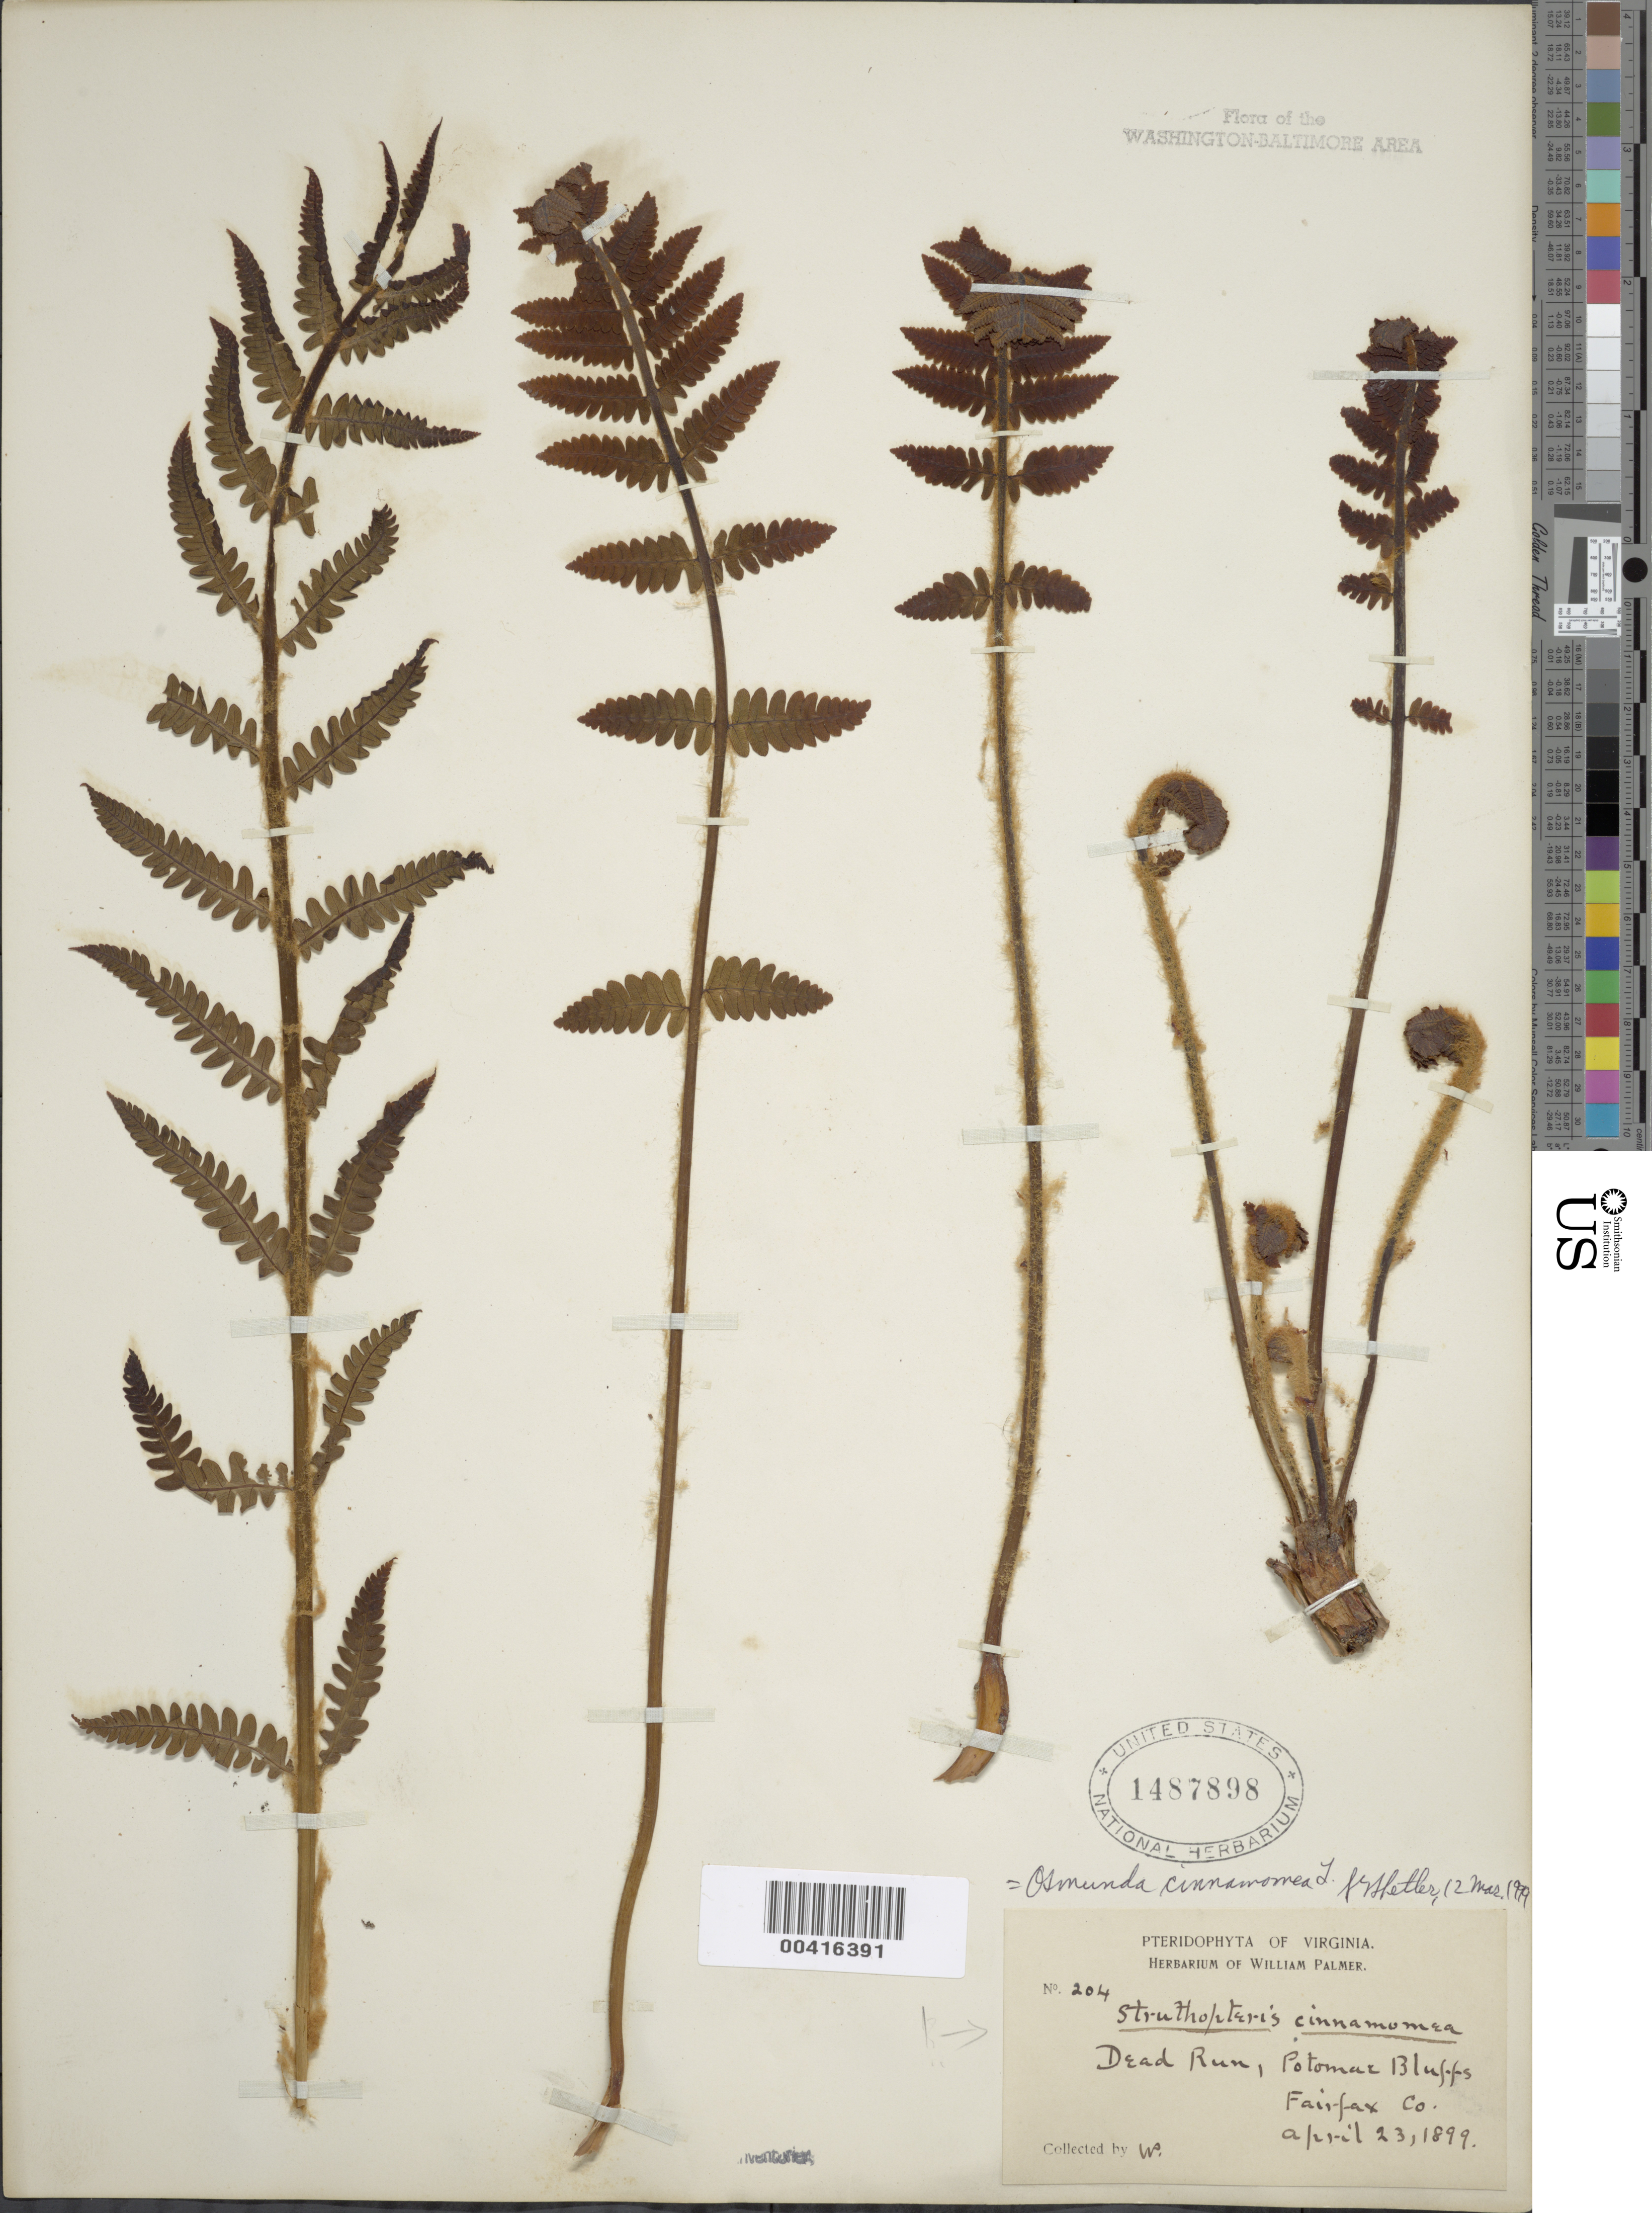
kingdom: Plantae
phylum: Tracheophyta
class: Polypodiopsida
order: Osmundales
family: Osmundaceae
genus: Osmundastrum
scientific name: Osmundastrum cinnamomeum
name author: (L.) C. Presl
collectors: W. Palmer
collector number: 204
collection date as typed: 23 Apr 1899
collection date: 1899-04-23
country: United States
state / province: Virginia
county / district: Fairfax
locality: Dead Run, Potomac Bluffs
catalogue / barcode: US 1487898